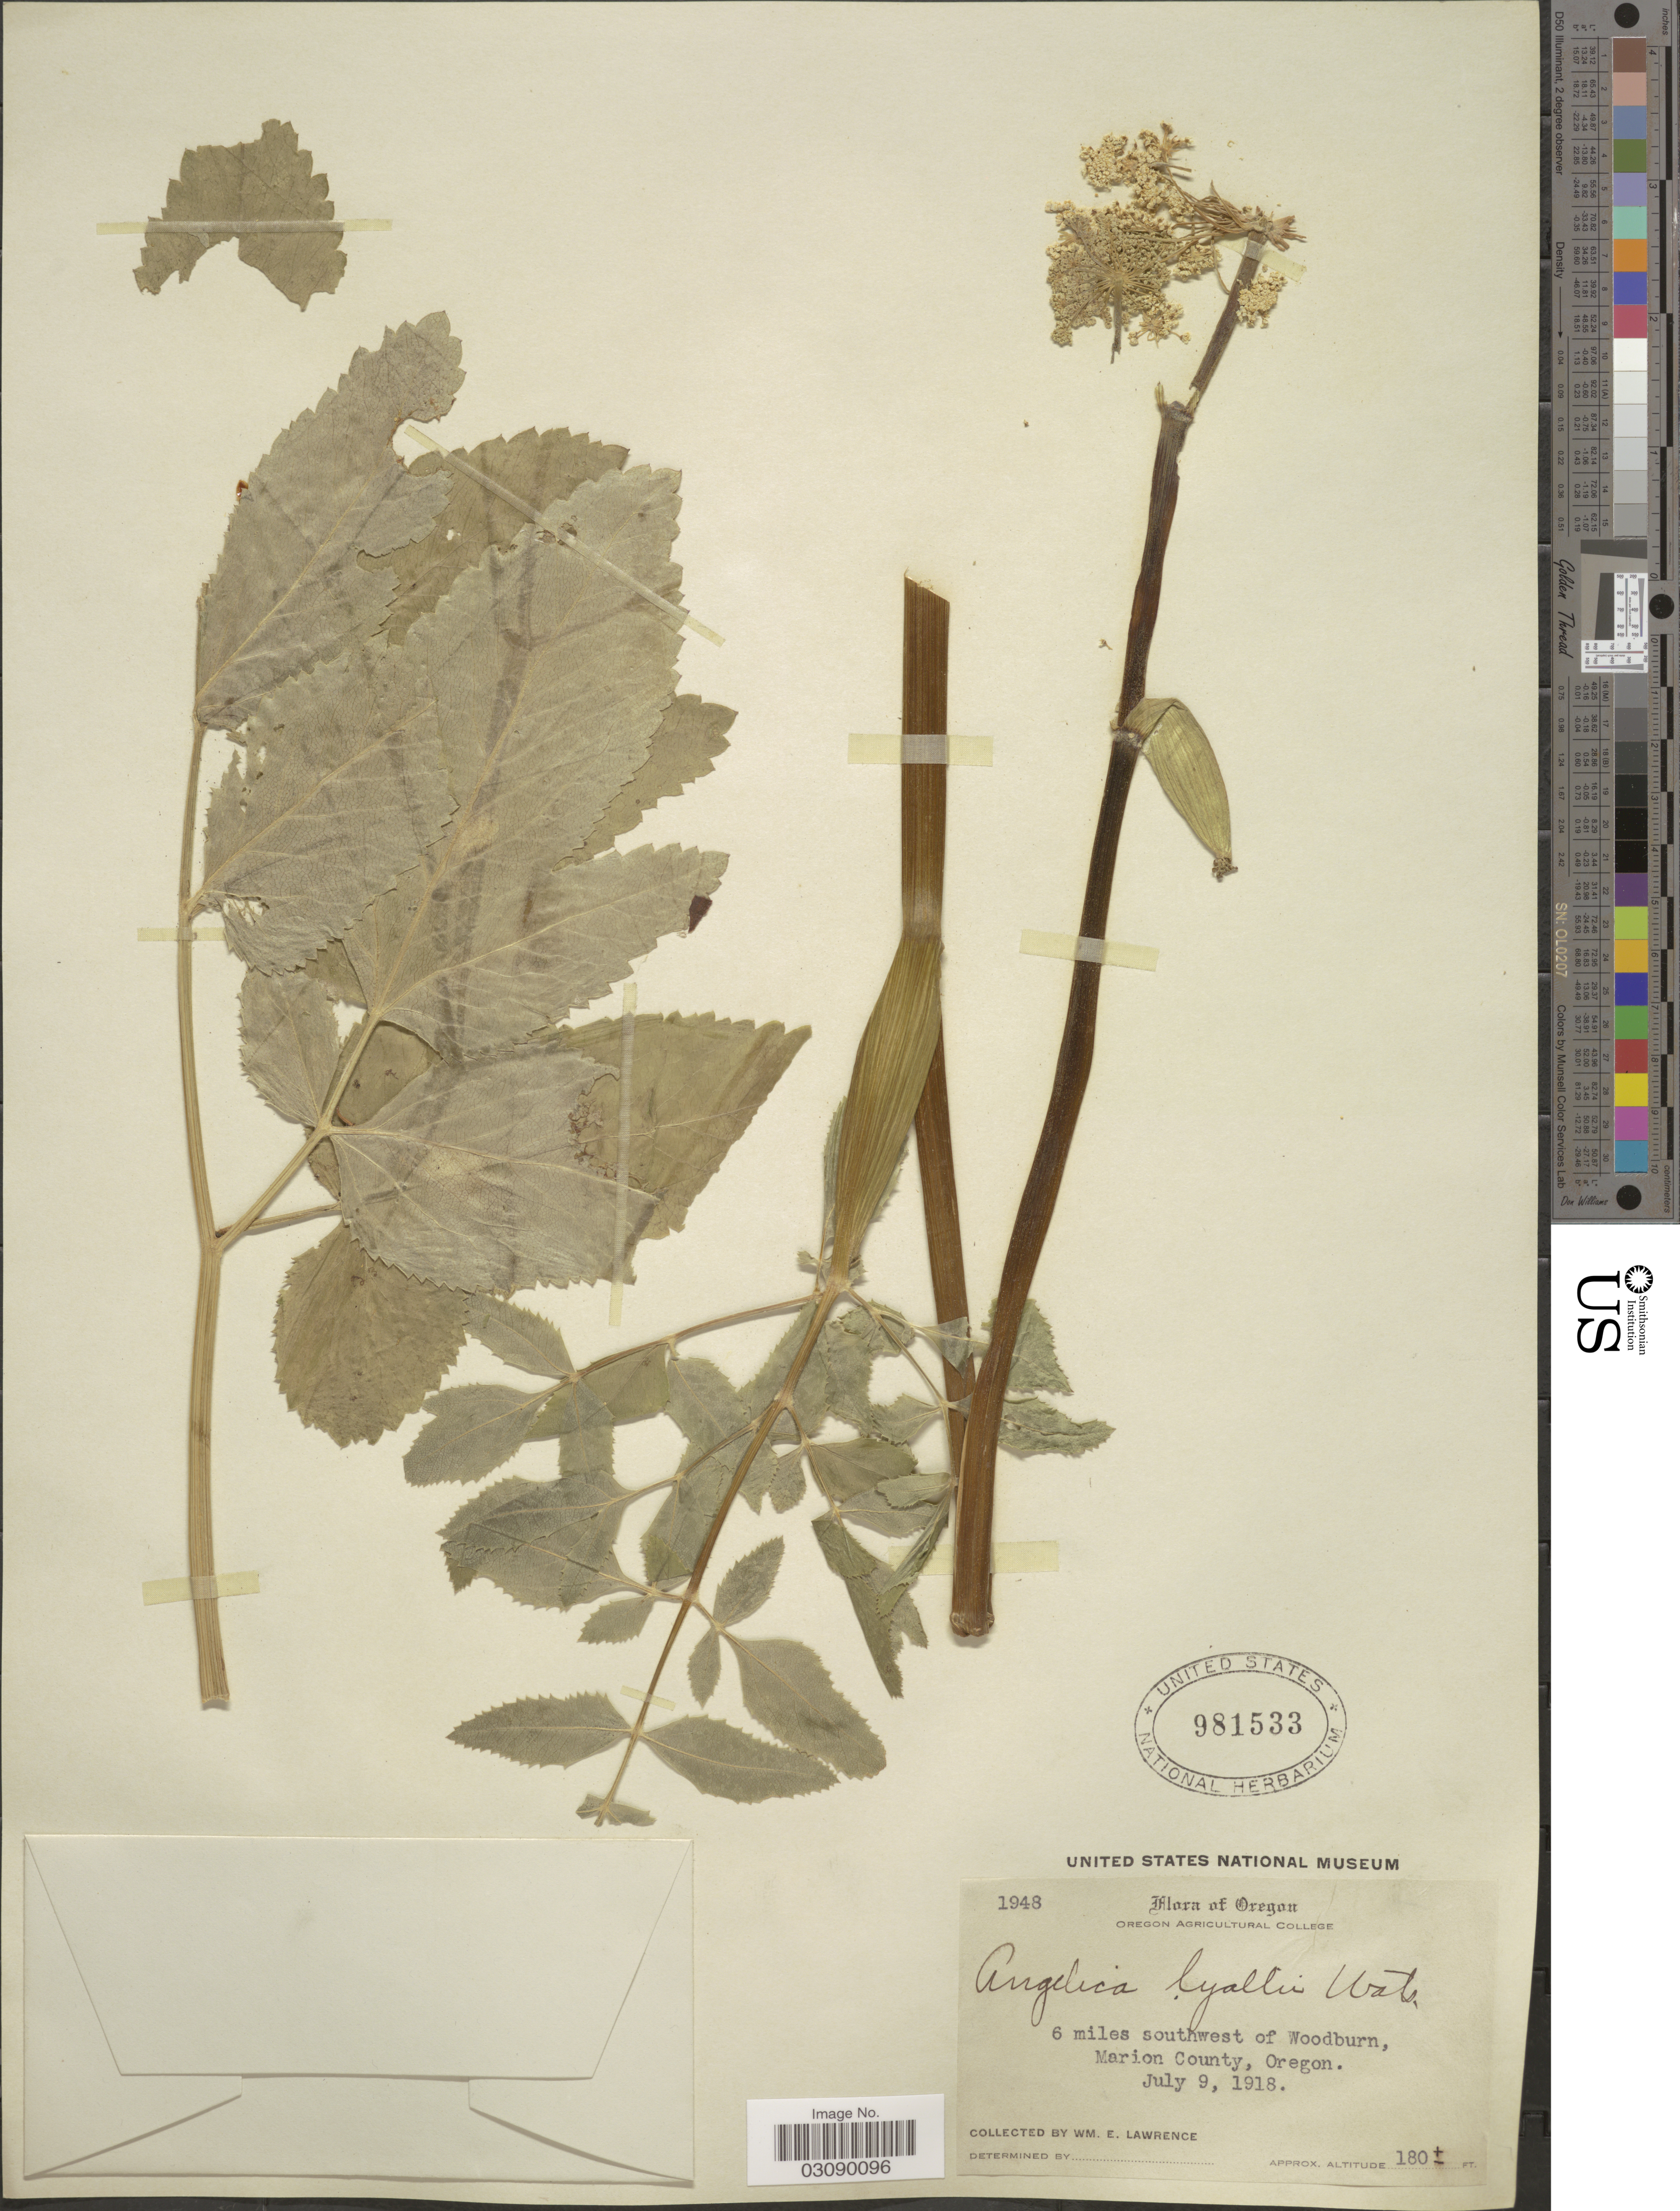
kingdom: Plantae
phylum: Tracheophyta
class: Magnoliopsida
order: Apiales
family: Apiaceae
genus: Angelica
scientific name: Angelica arguta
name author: Nutt.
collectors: W. Lawrence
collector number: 1948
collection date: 1918-07-09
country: United States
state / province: Oregon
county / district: Marion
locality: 6 miles southwest of Woodburn, Marion County.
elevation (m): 55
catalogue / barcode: US 981533